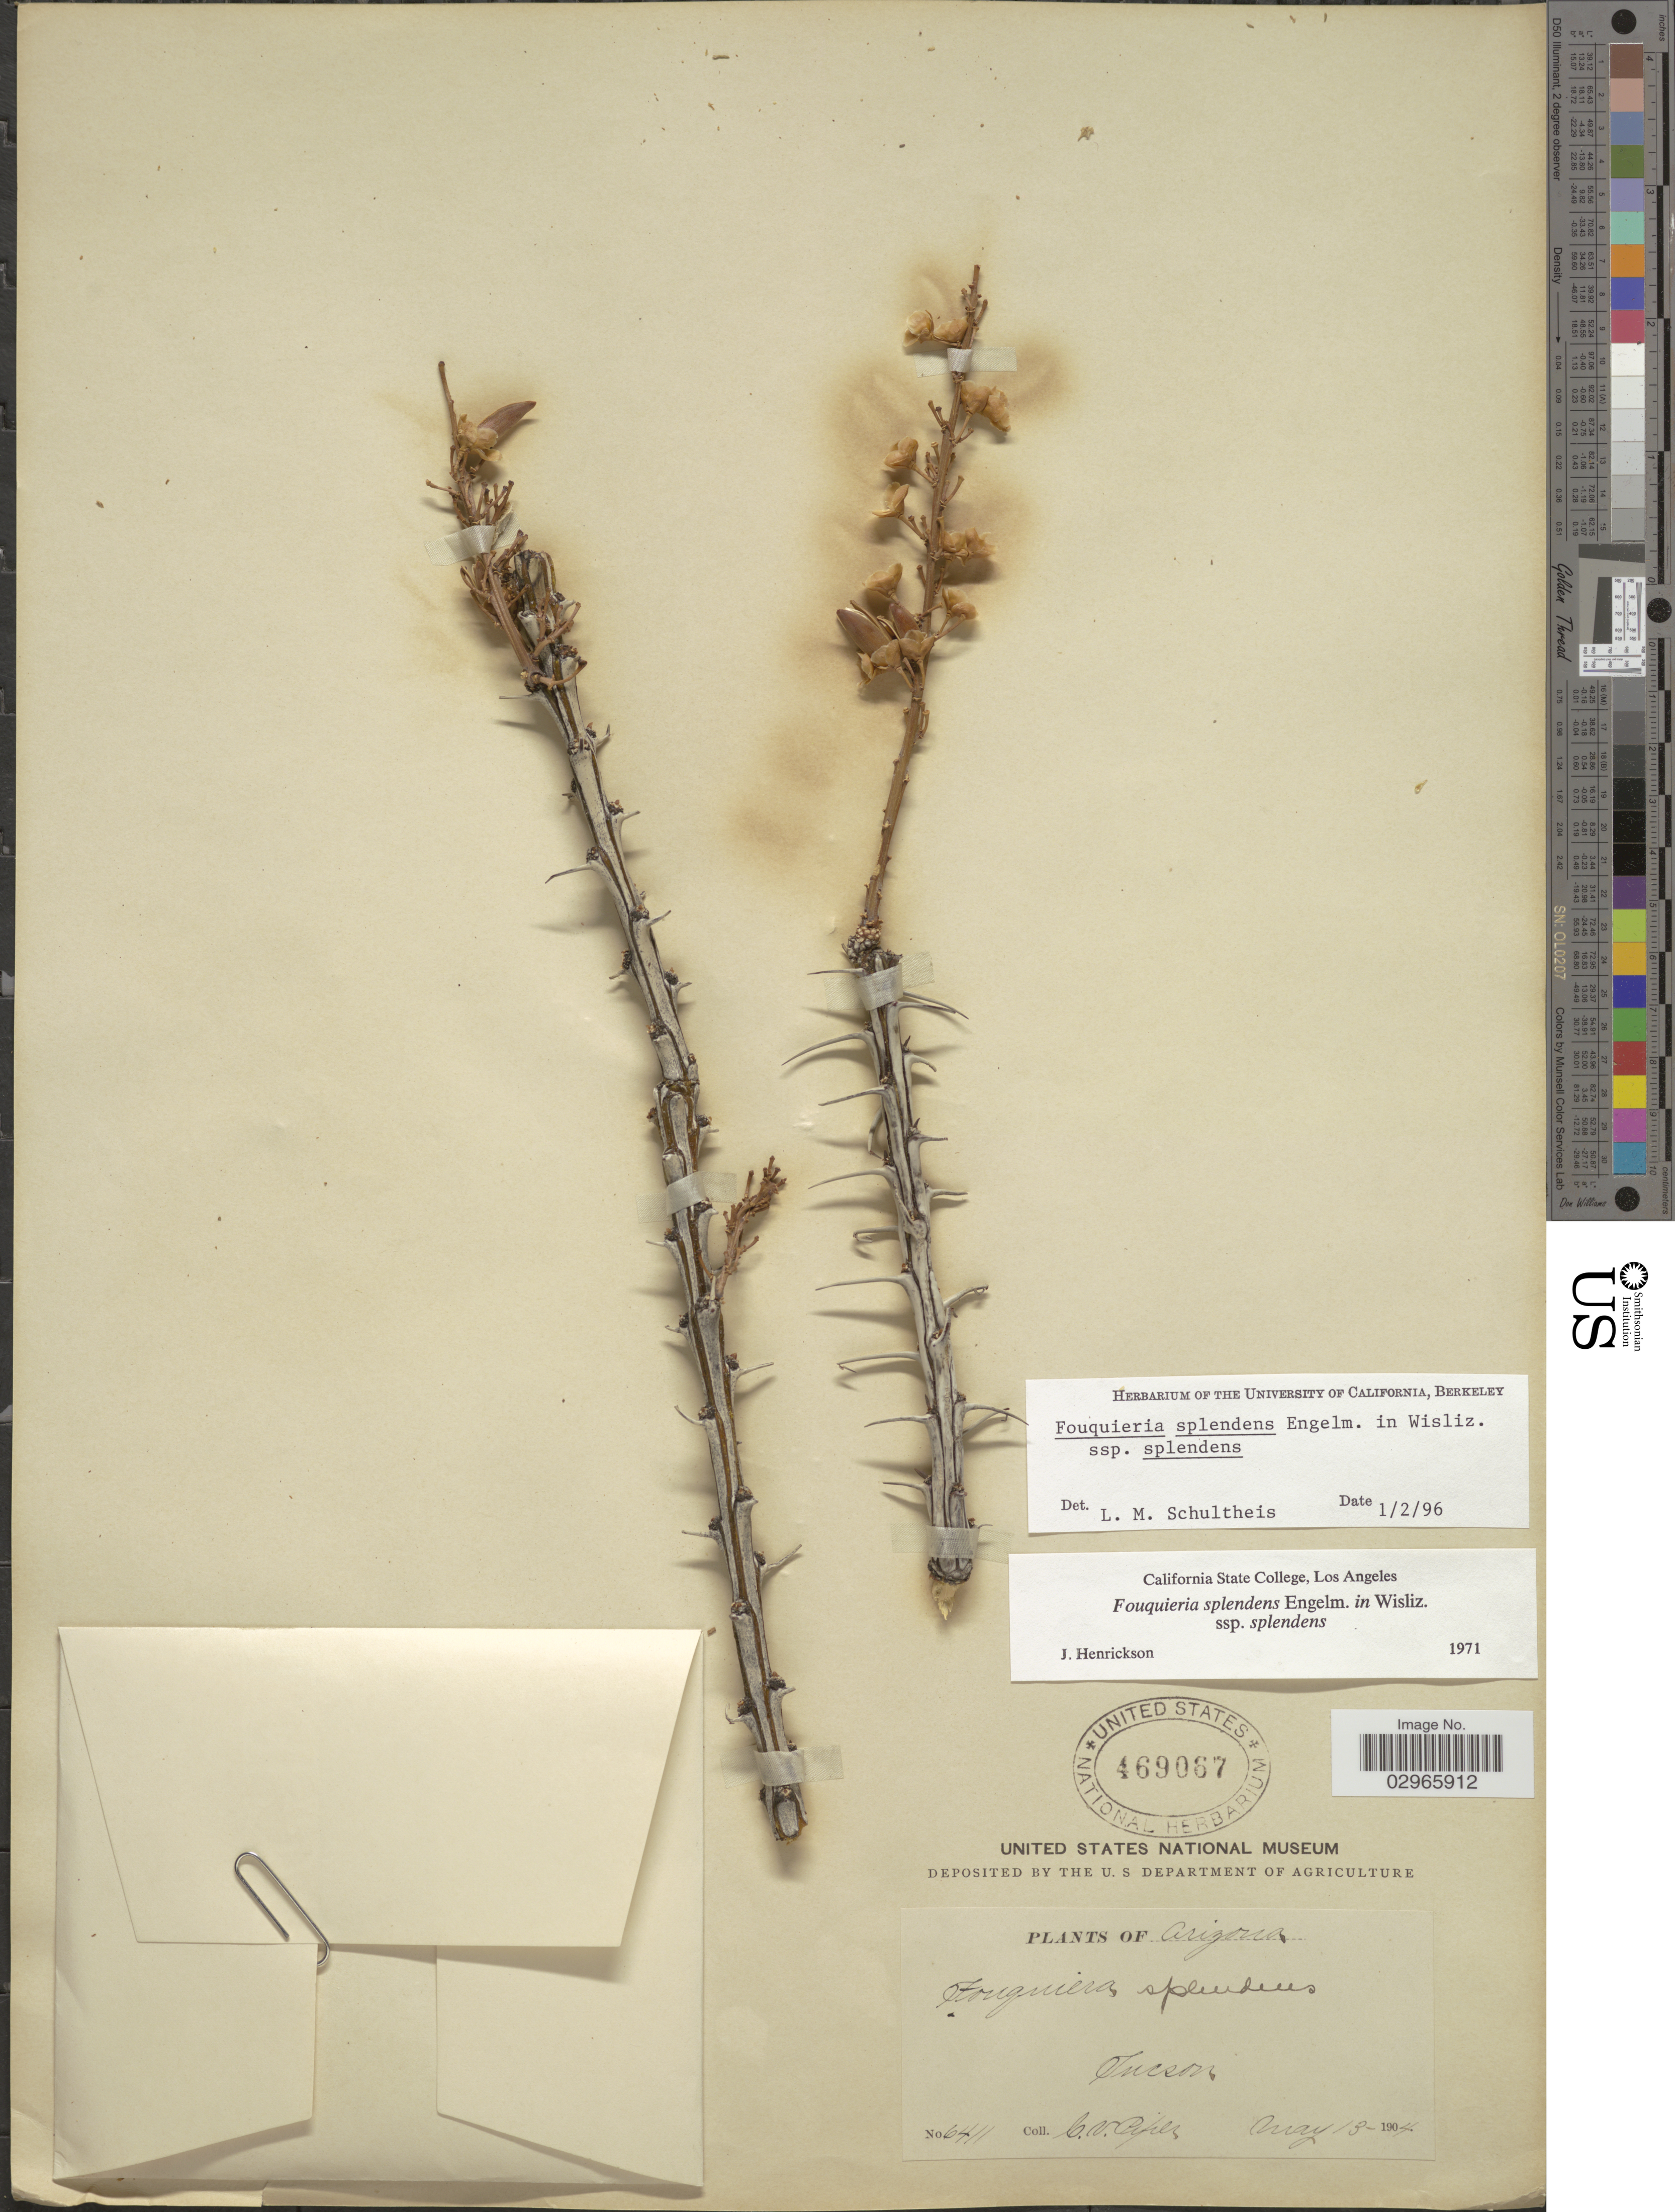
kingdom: Plantae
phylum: Tracheophyta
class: Magnoliopsida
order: Ericales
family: Fouquieriaceae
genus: Fouquieria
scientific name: Fouquieria splendens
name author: Engelm.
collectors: C. V. Piper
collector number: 6411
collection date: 1904-05-13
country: United States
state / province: Arizona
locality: Tucson.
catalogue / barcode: US 469067